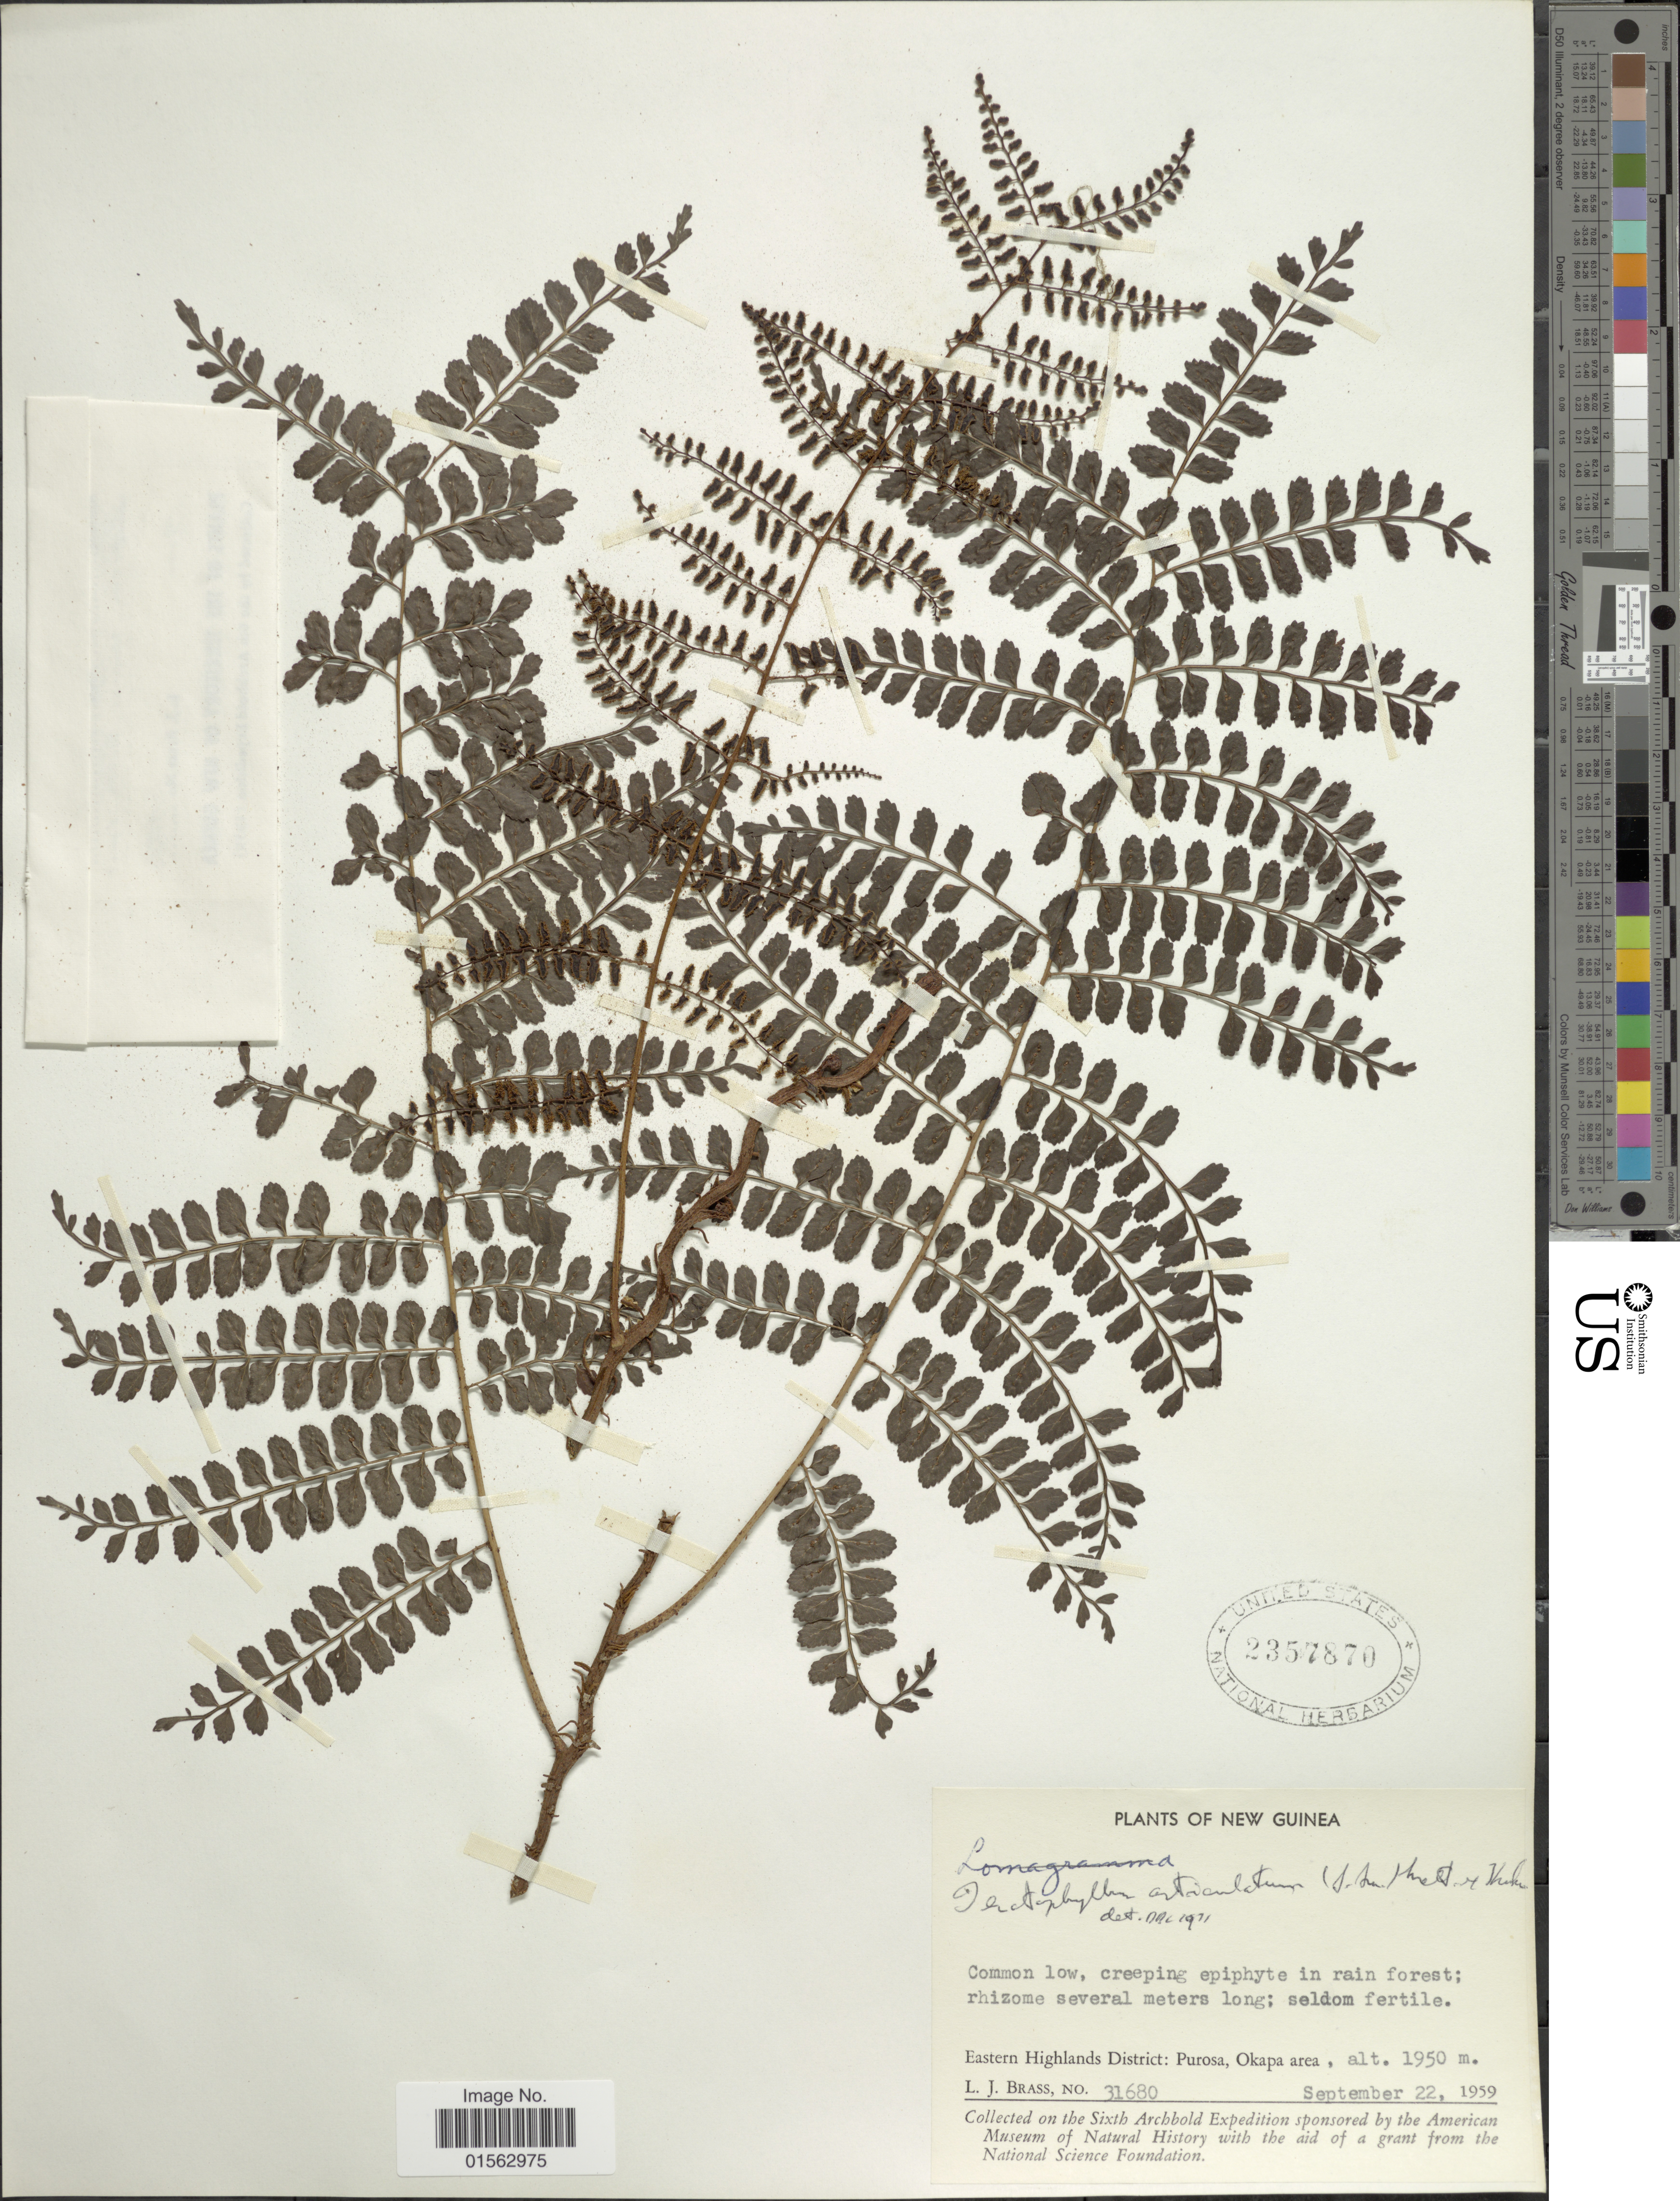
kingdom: Plantae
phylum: Tracheophyta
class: Polypodiopsida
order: Polypodiales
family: Dryopteridaceae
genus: Teratophyllum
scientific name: Teratophyllum articulatum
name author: (J. Sm.) Mett.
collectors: L. J. Brass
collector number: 31680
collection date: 1959-09-22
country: Papua New Guinea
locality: New Guinea, Eastern Highlands District: Purosa, Okapa area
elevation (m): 1950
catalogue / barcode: US 2357870